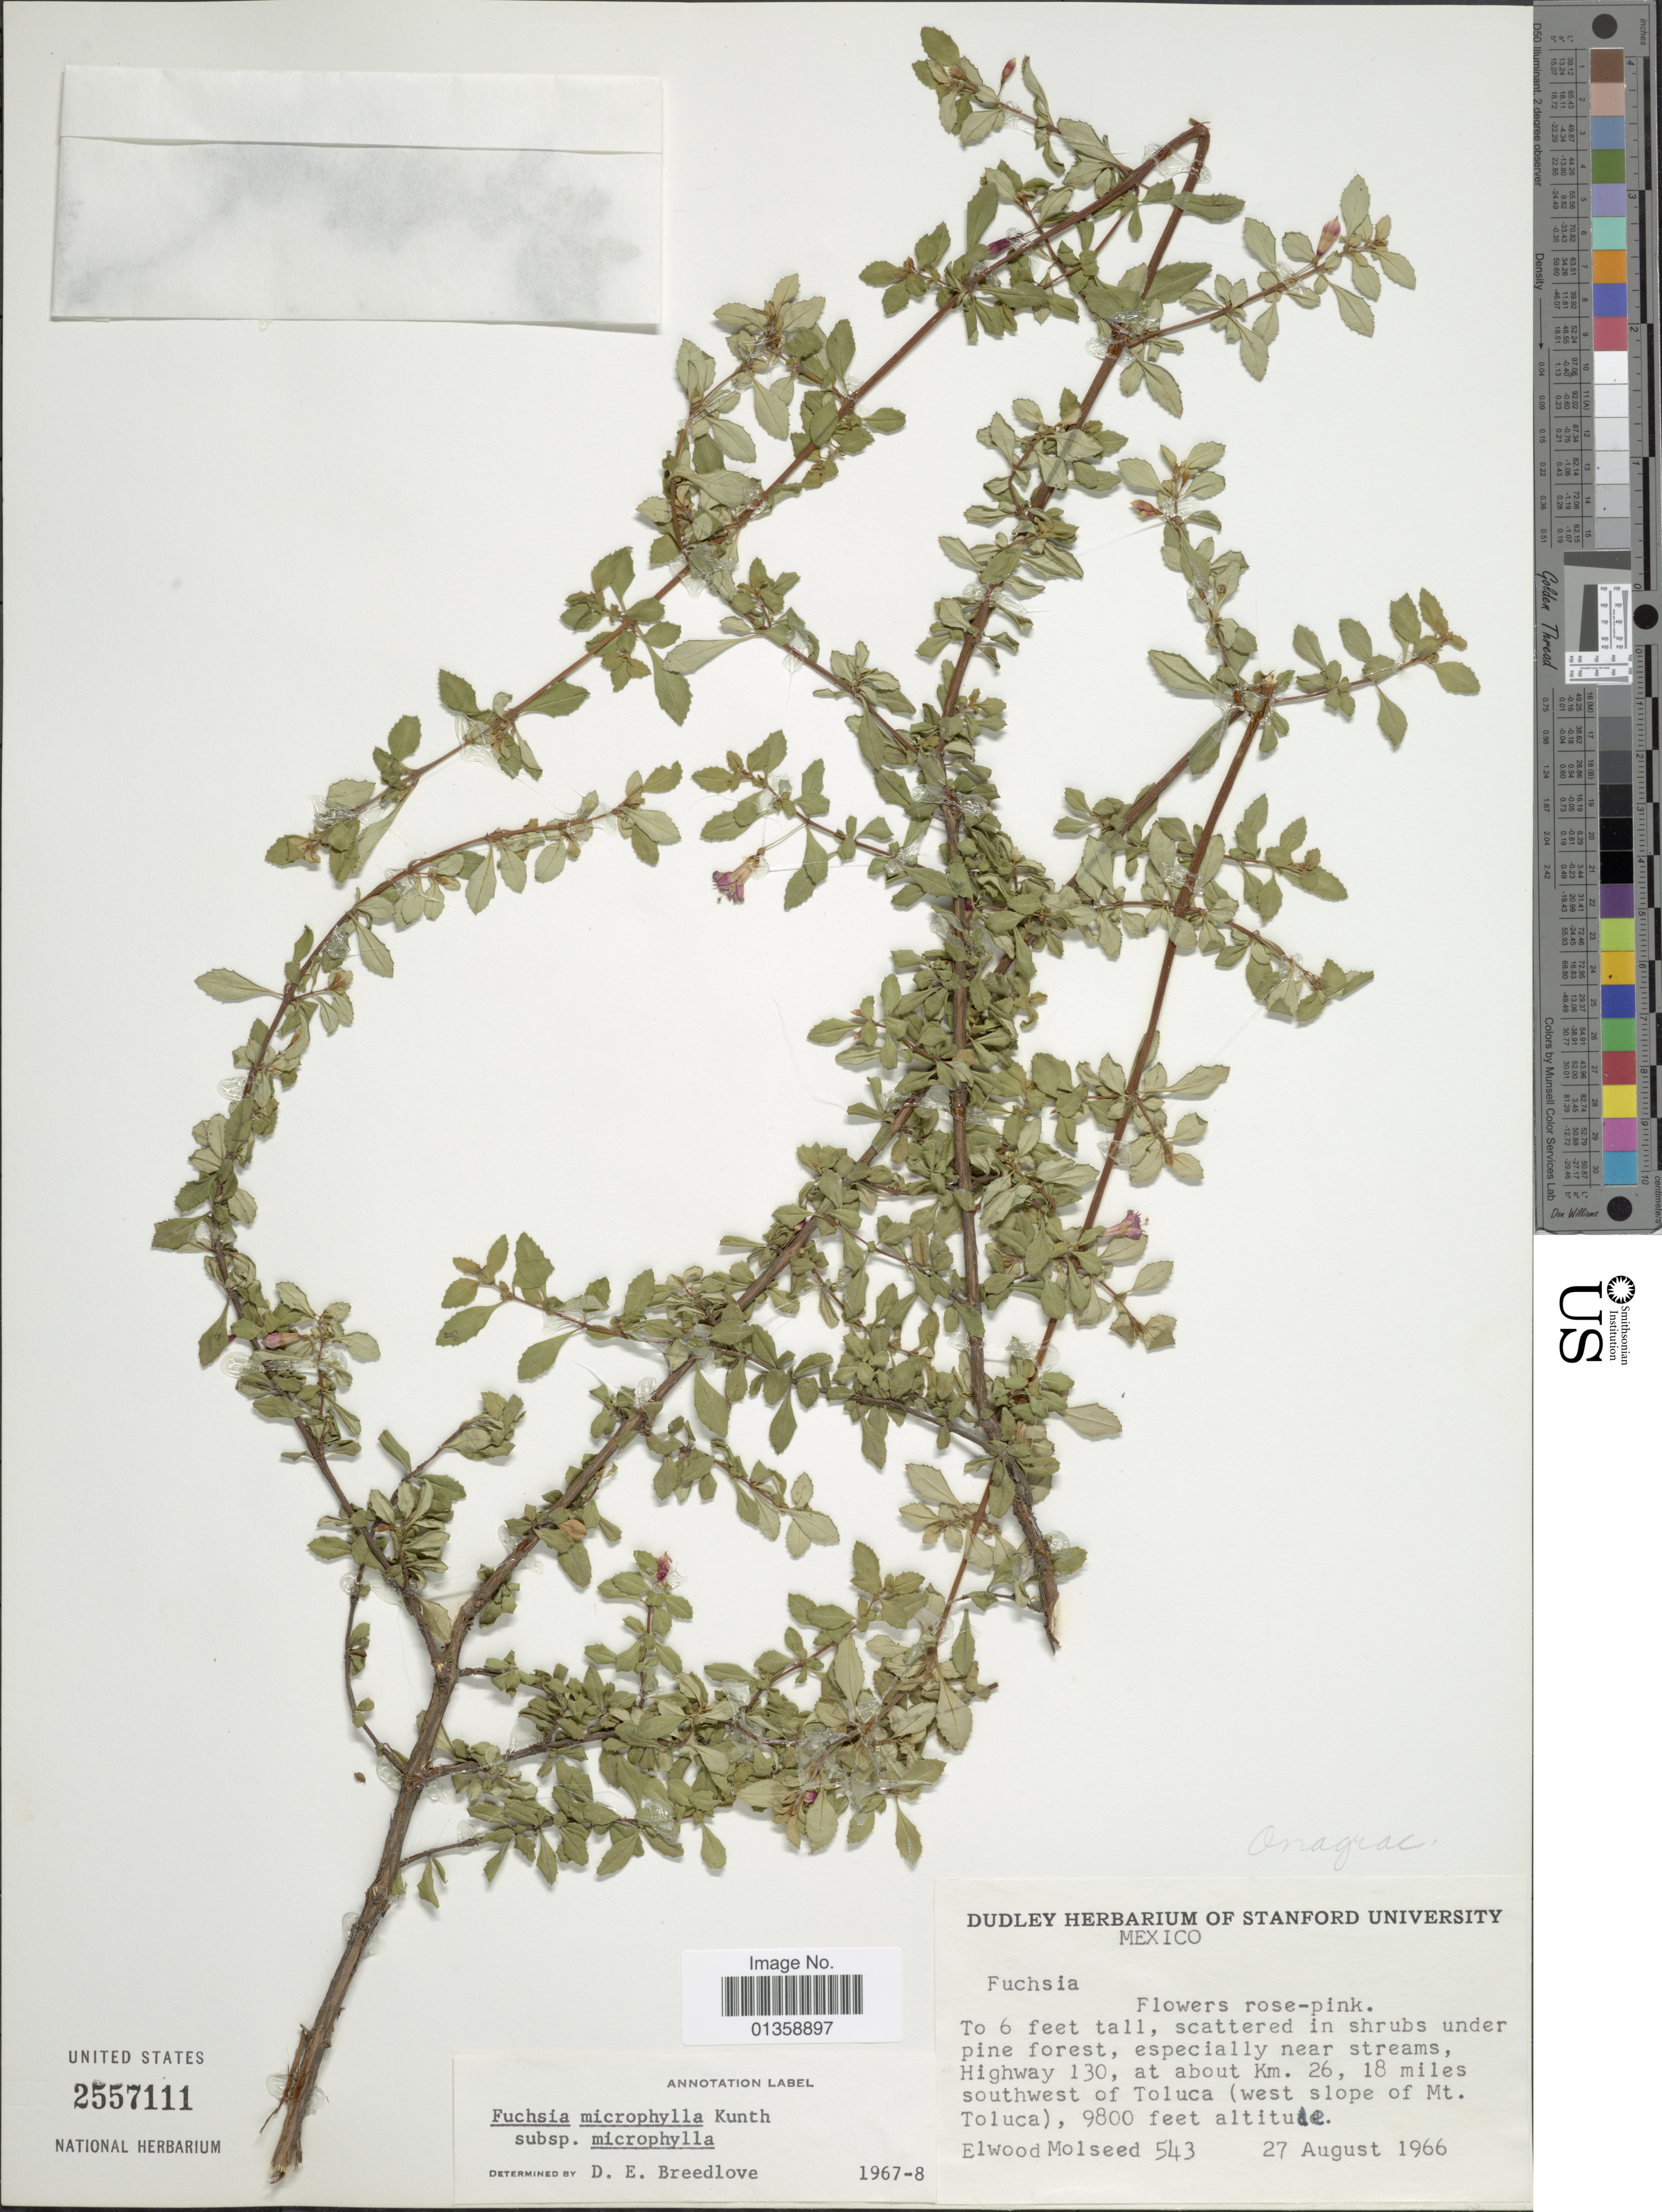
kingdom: Plantae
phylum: Tracheophyta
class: Magnoliopsida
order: Myrtales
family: Onagraceae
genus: Fuchsia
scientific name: Fuchsia microphylla subsp. quercetorum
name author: Breedlove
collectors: E. Molseed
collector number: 543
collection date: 1966-08-27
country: Mexico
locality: Highway 130, at about Km. 26, 18 miles southwest of Toluca (west slope of Mt. Toluca)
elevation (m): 2987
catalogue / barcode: US 2557111